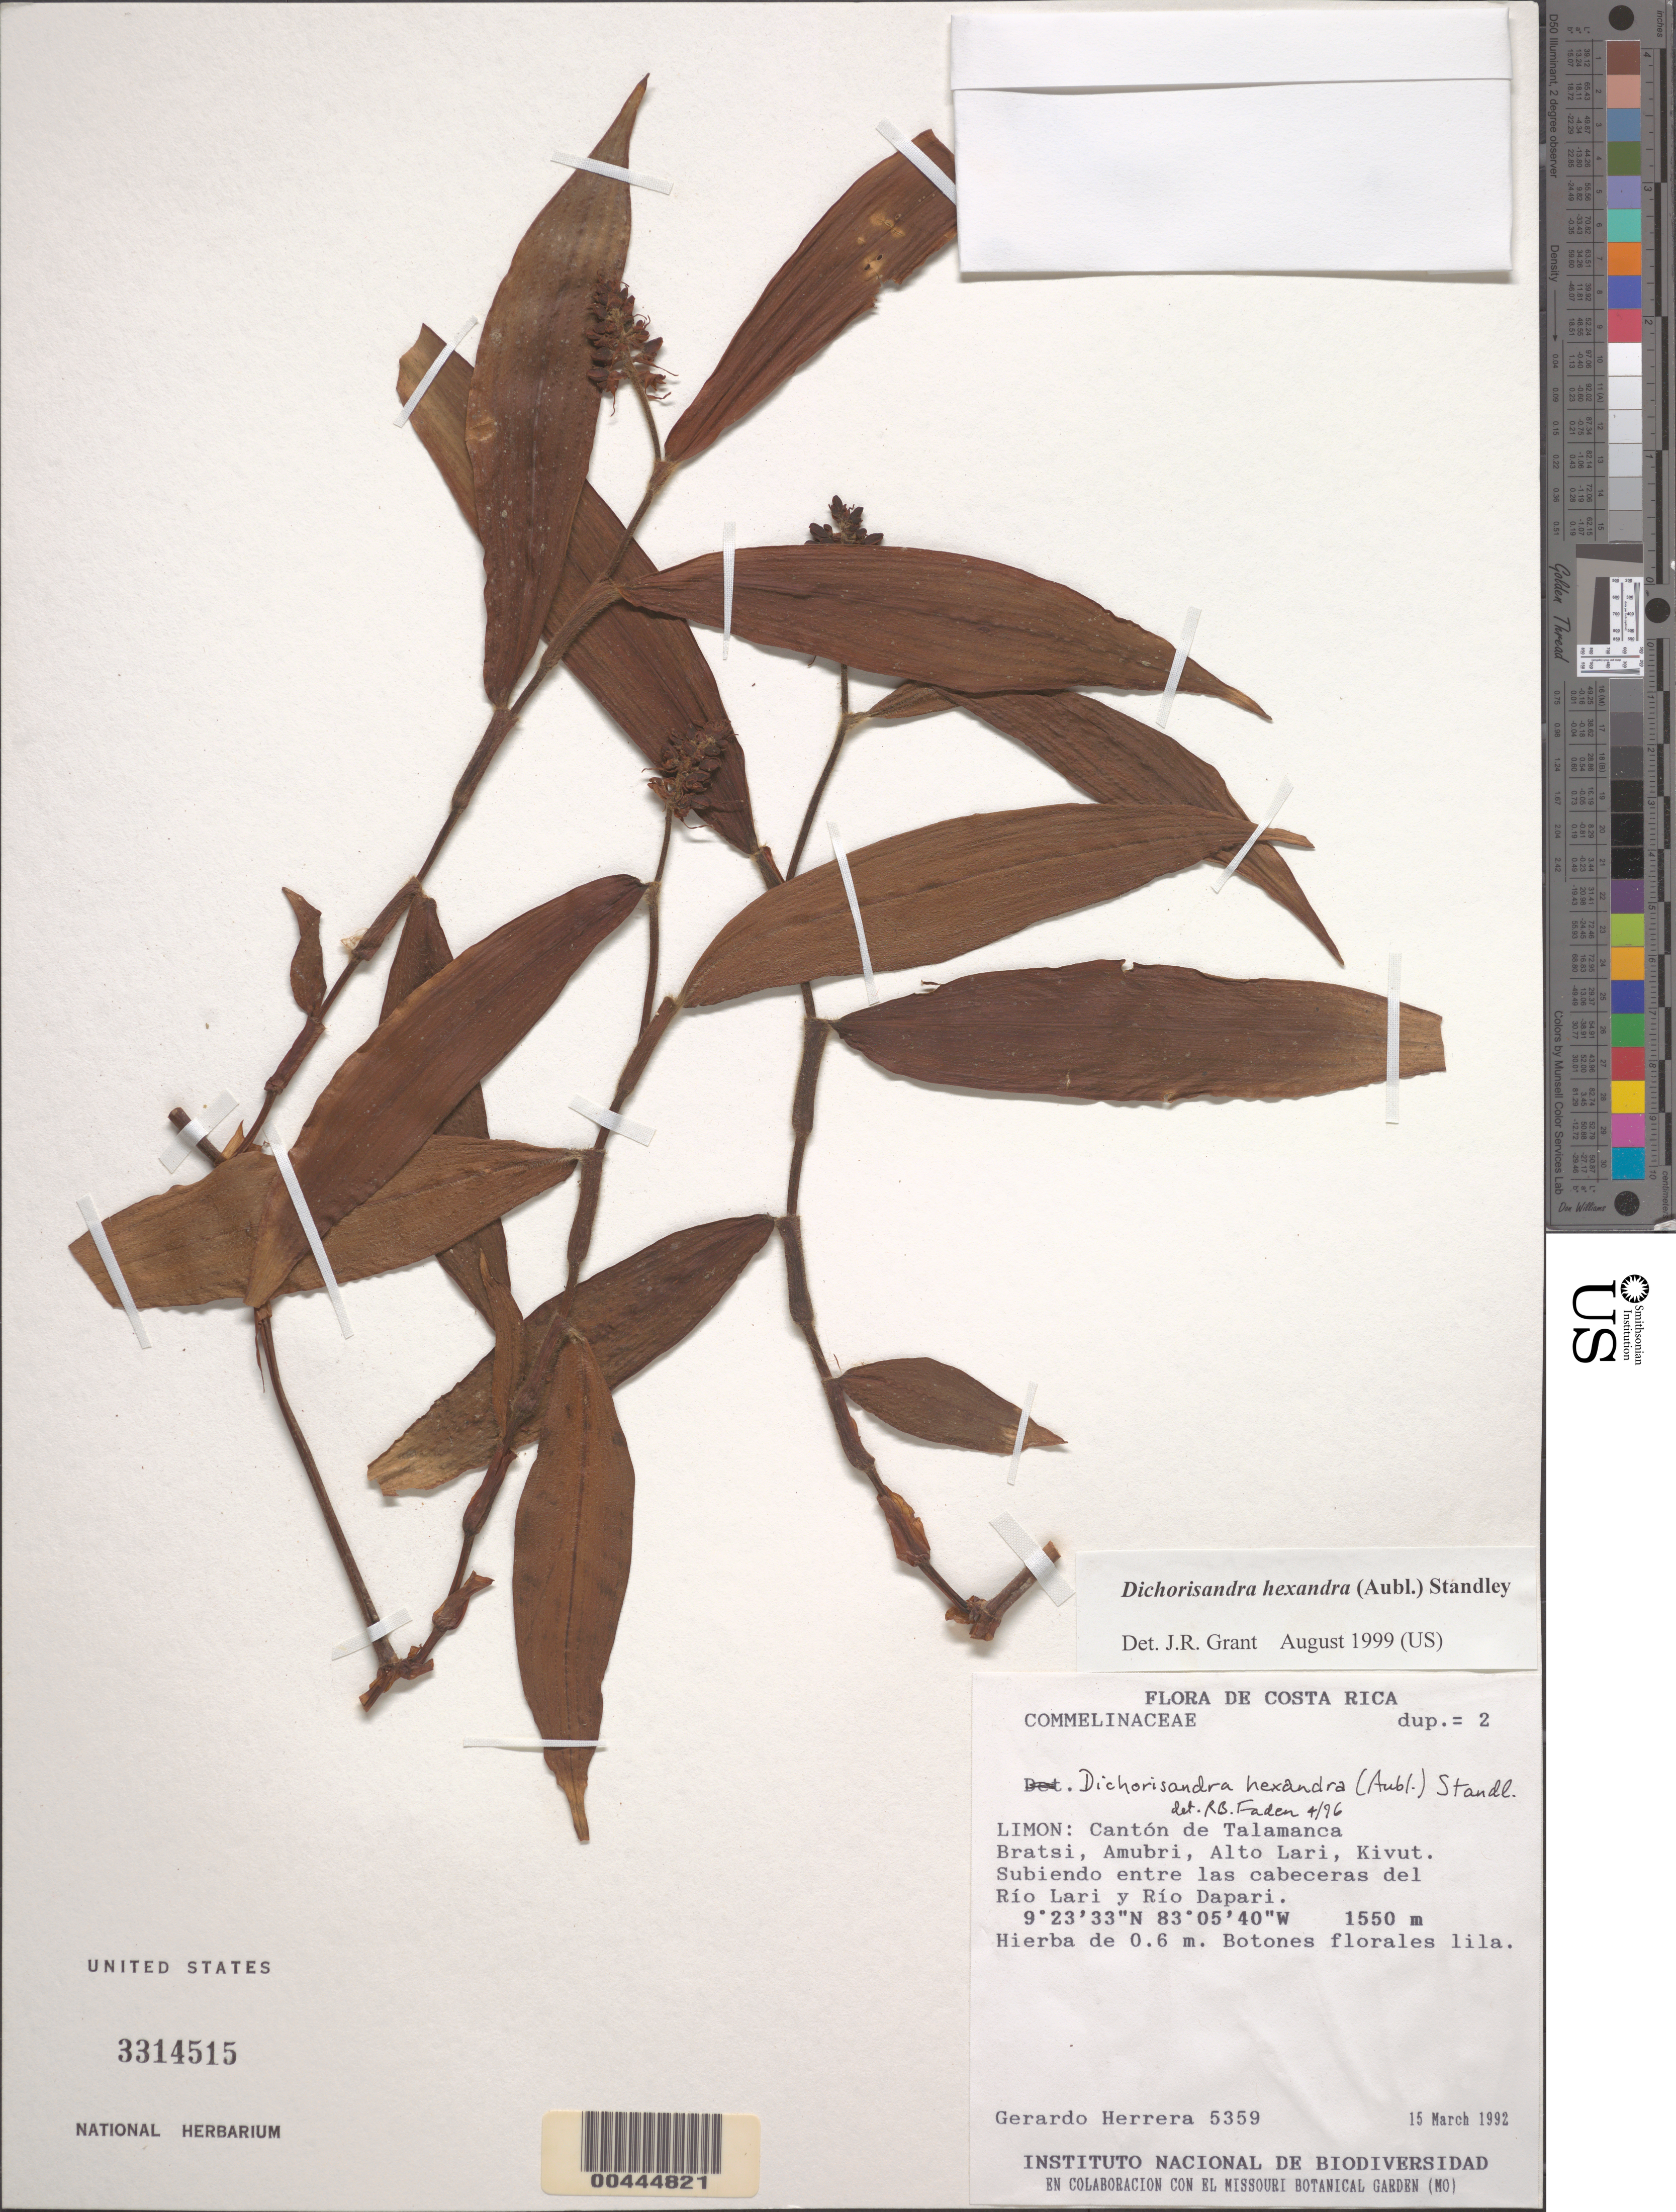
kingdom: Plantae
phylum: Tracheophyta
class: Liliopsida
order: Commelinales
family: Commelinaceae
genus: Dichorisandra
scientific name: Dichorisandra hexandra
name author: (Aubl.) Standl.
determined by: Faden, Robert B., (US), Smithsonian Institution - National Museum of Natural History (UNITED STATES)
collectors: G. Herrera Ch.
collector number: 5359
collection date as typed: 15 Mar 1992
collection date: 1992-03-15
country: Costa Rica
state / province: Limón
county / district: Talamanca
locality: Canton de talamanca bratsi, amubri, alto lari, kivut, between rio lari and rio dapari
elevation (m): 1550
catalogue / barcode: US 3314515